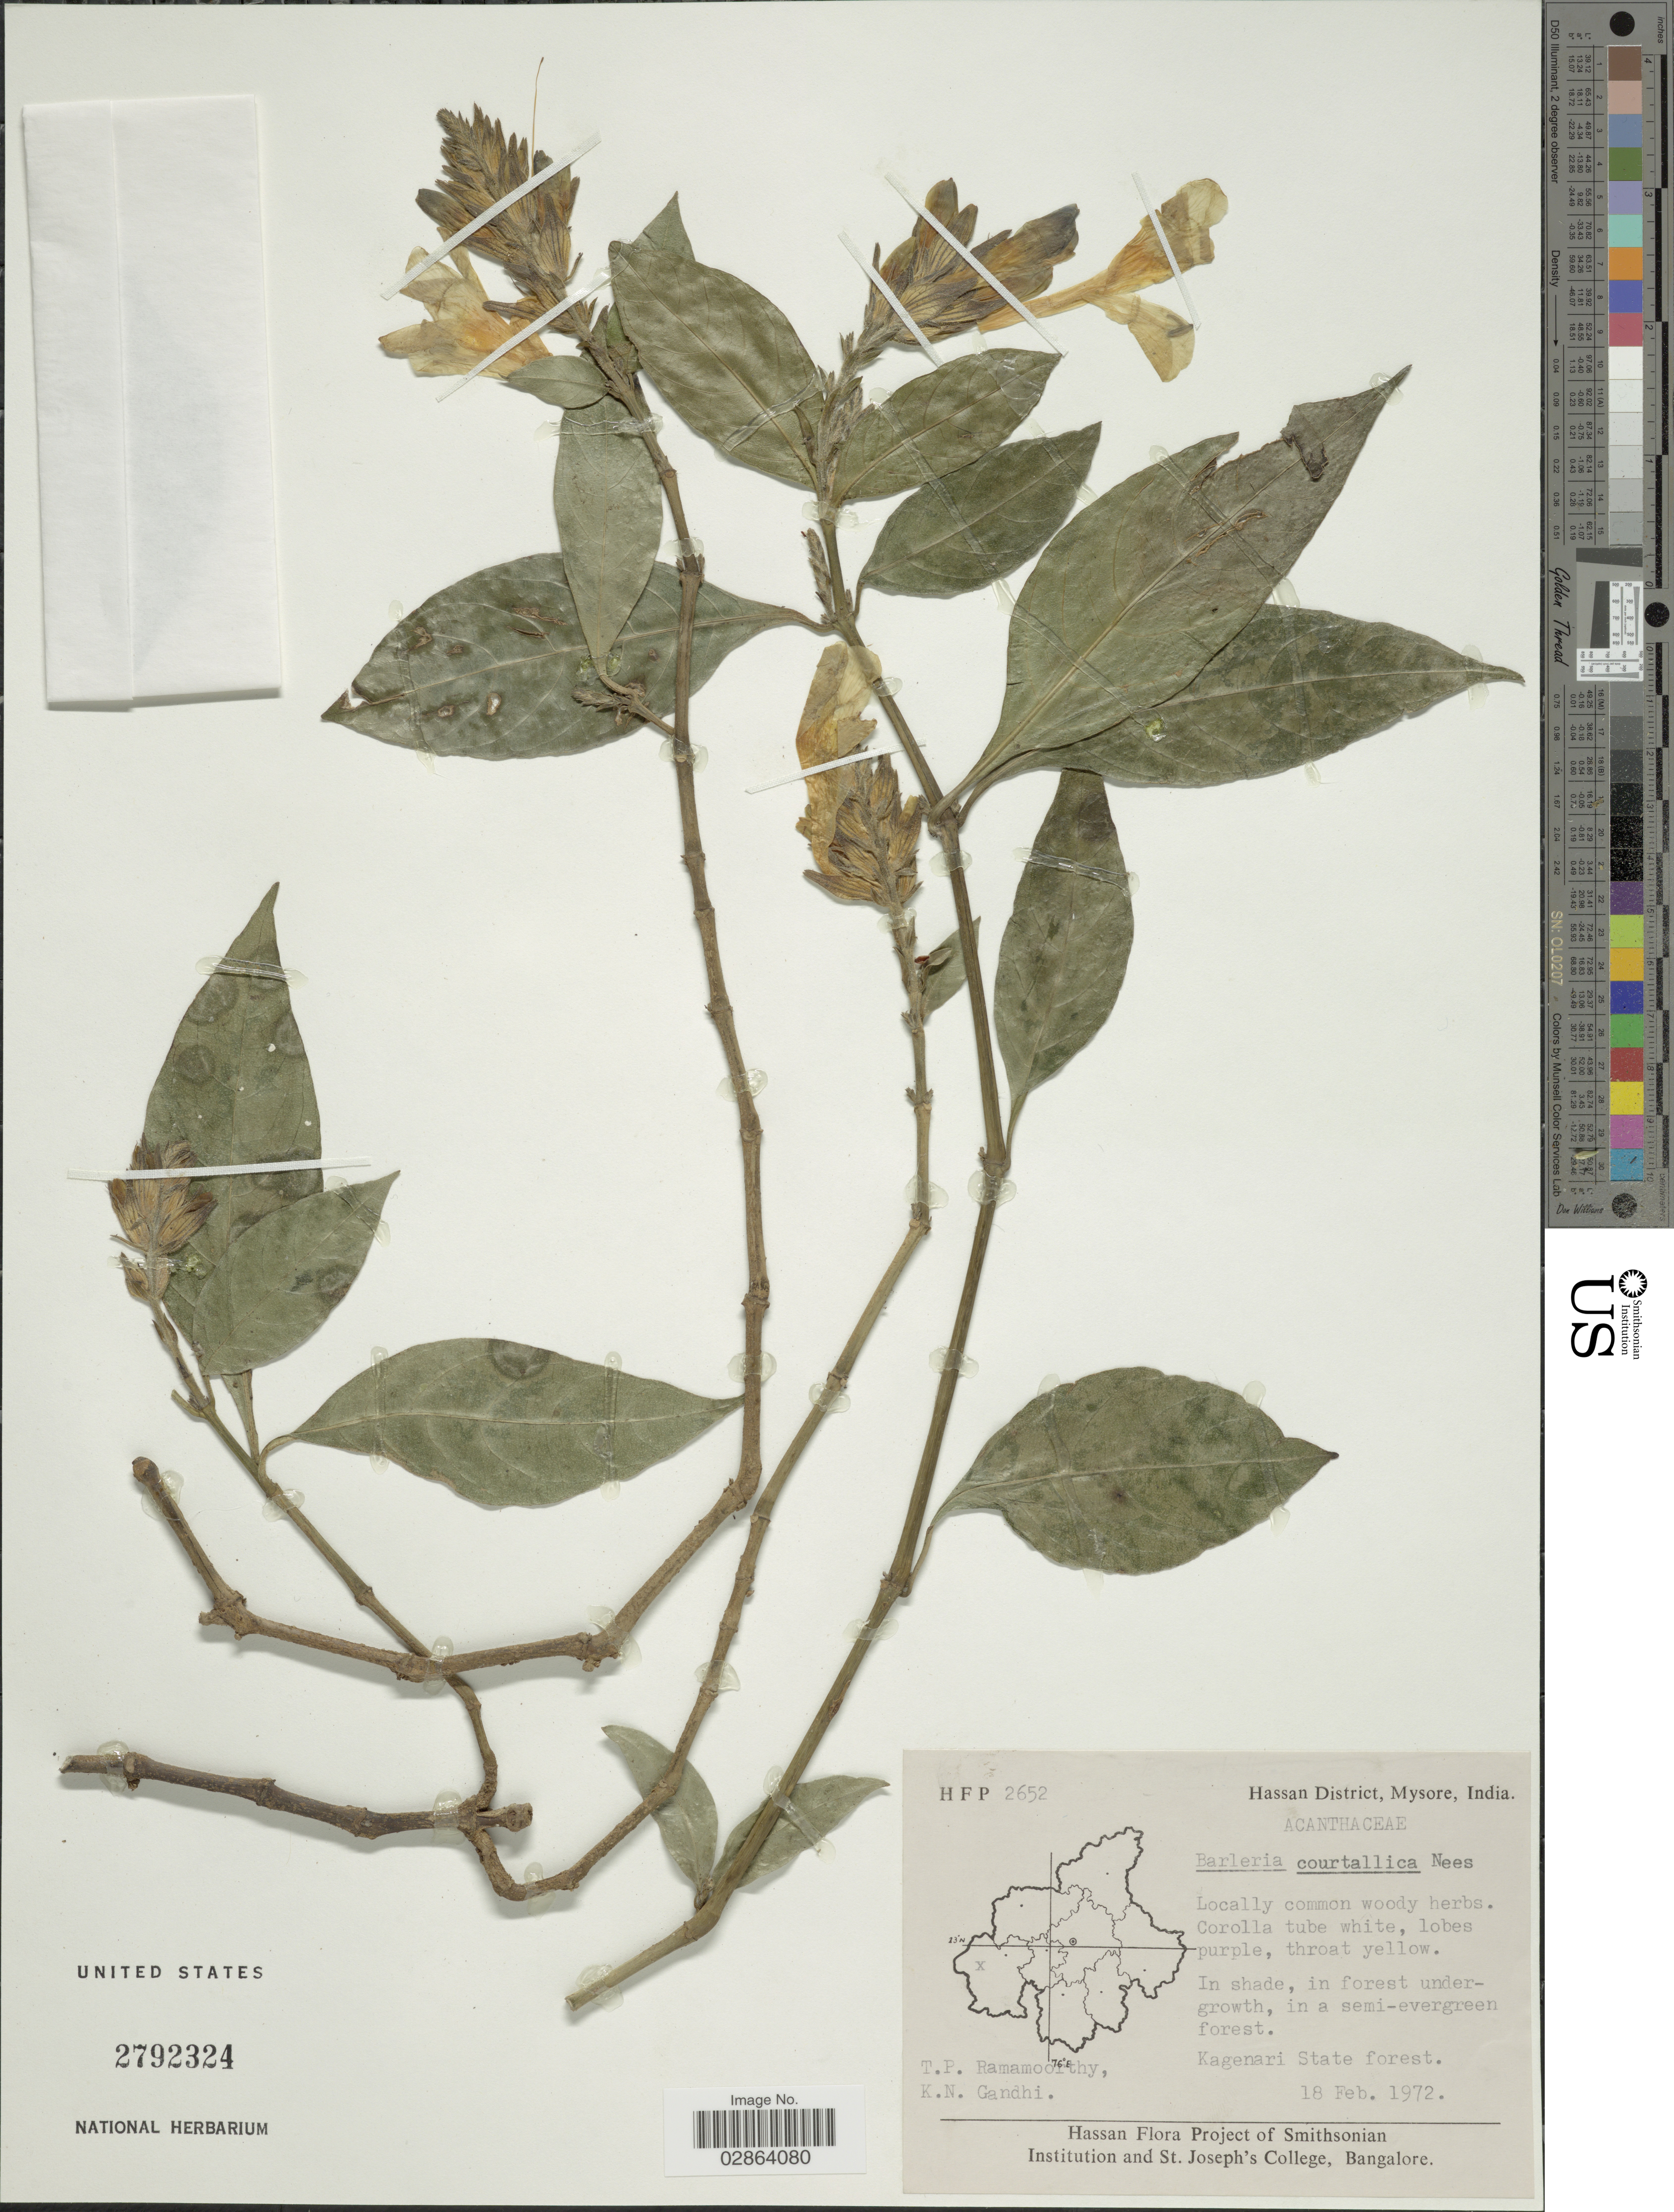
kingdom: Plantae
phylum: Tracheophyta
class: Magnoliopsida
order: Lamiales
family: Acanthaceae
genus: Barleria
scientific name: Barleria courtallica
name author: Nees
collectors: T. P. Ramamoorthy & K. N. Gandhi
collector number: HFP 2652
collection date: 1972-02-18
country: India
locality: Hassan District, Mysore, India, Yettinahalla, Kagenari State forest.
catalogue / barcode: US 2792324